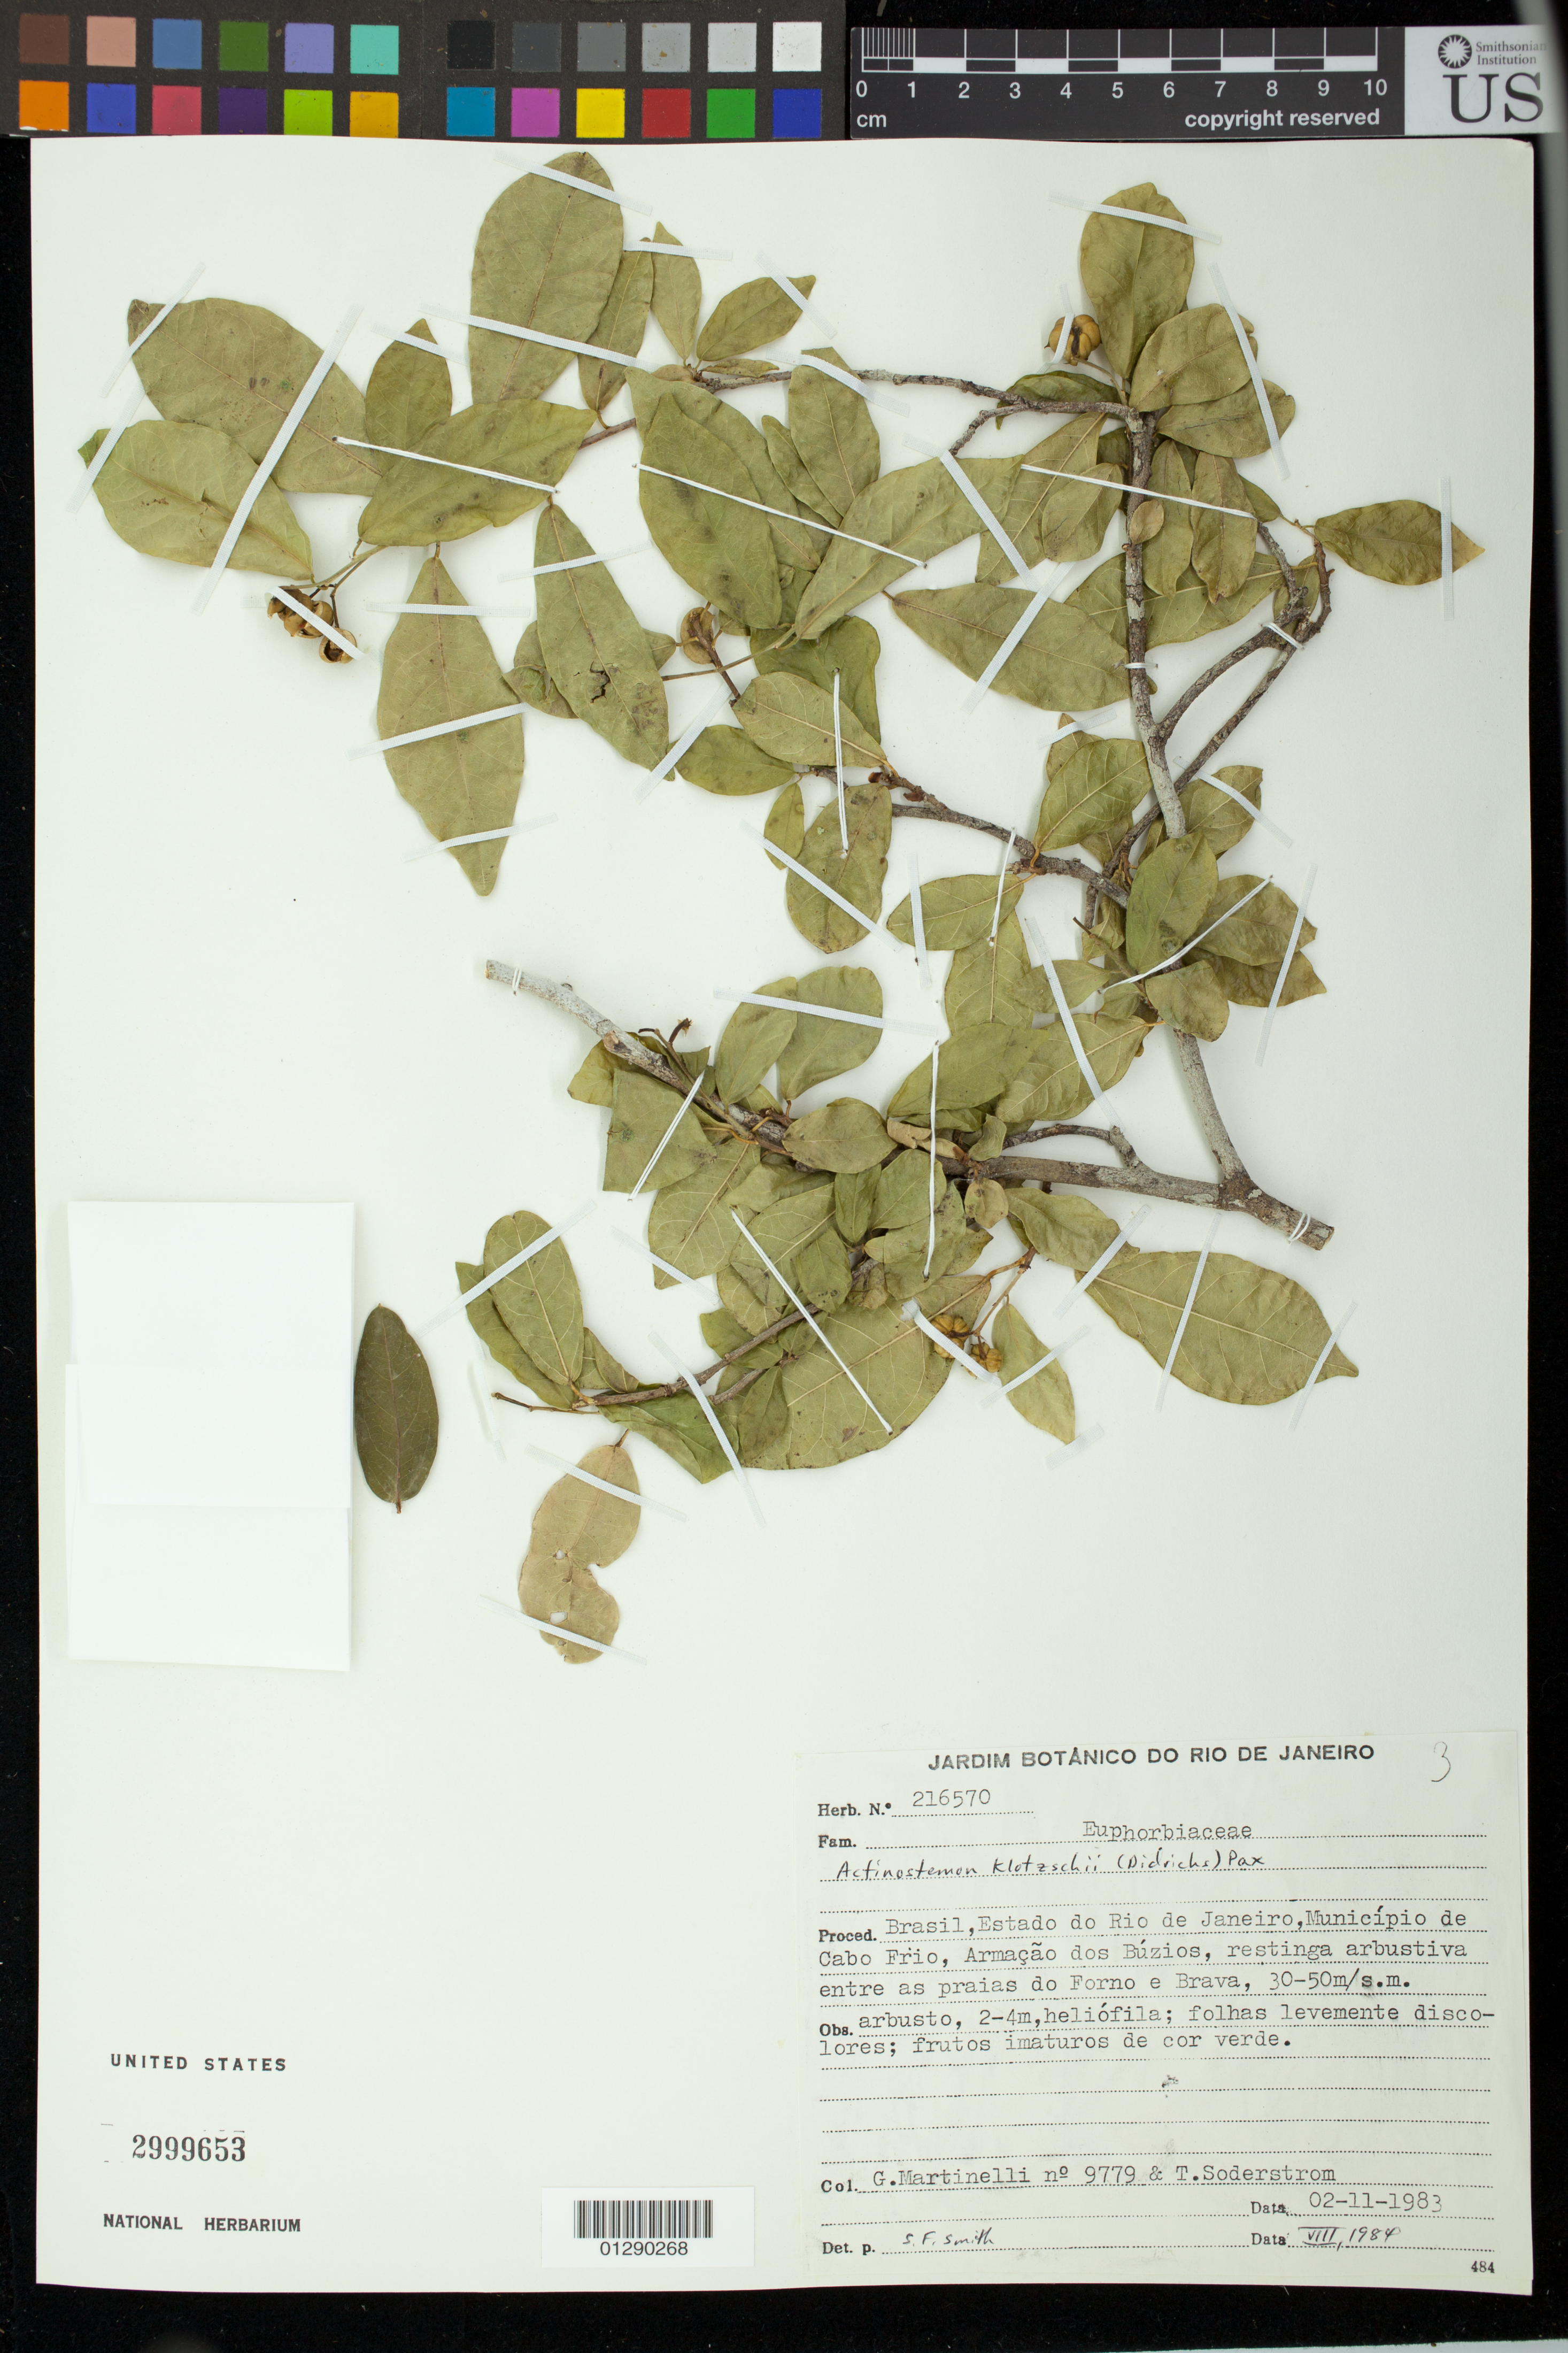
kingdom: Plantae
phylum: Tracheophyta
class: Magnoliopsida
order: Malpighiales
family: Euphorbiaceae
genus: Actinostemon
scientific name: Actinostemon klotzschii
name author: (Didr.) Pax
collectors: G. Martinelli & T. R. Soderstrom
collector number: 9779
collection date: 1983-02-11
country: Brazil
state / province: Rio de Janeiro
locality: Municipio de Cabo Frio, Armacao dos Buzios, restinga arbustiva entre as praias de Forno e Brava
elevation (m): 30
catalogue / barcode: US 2999653